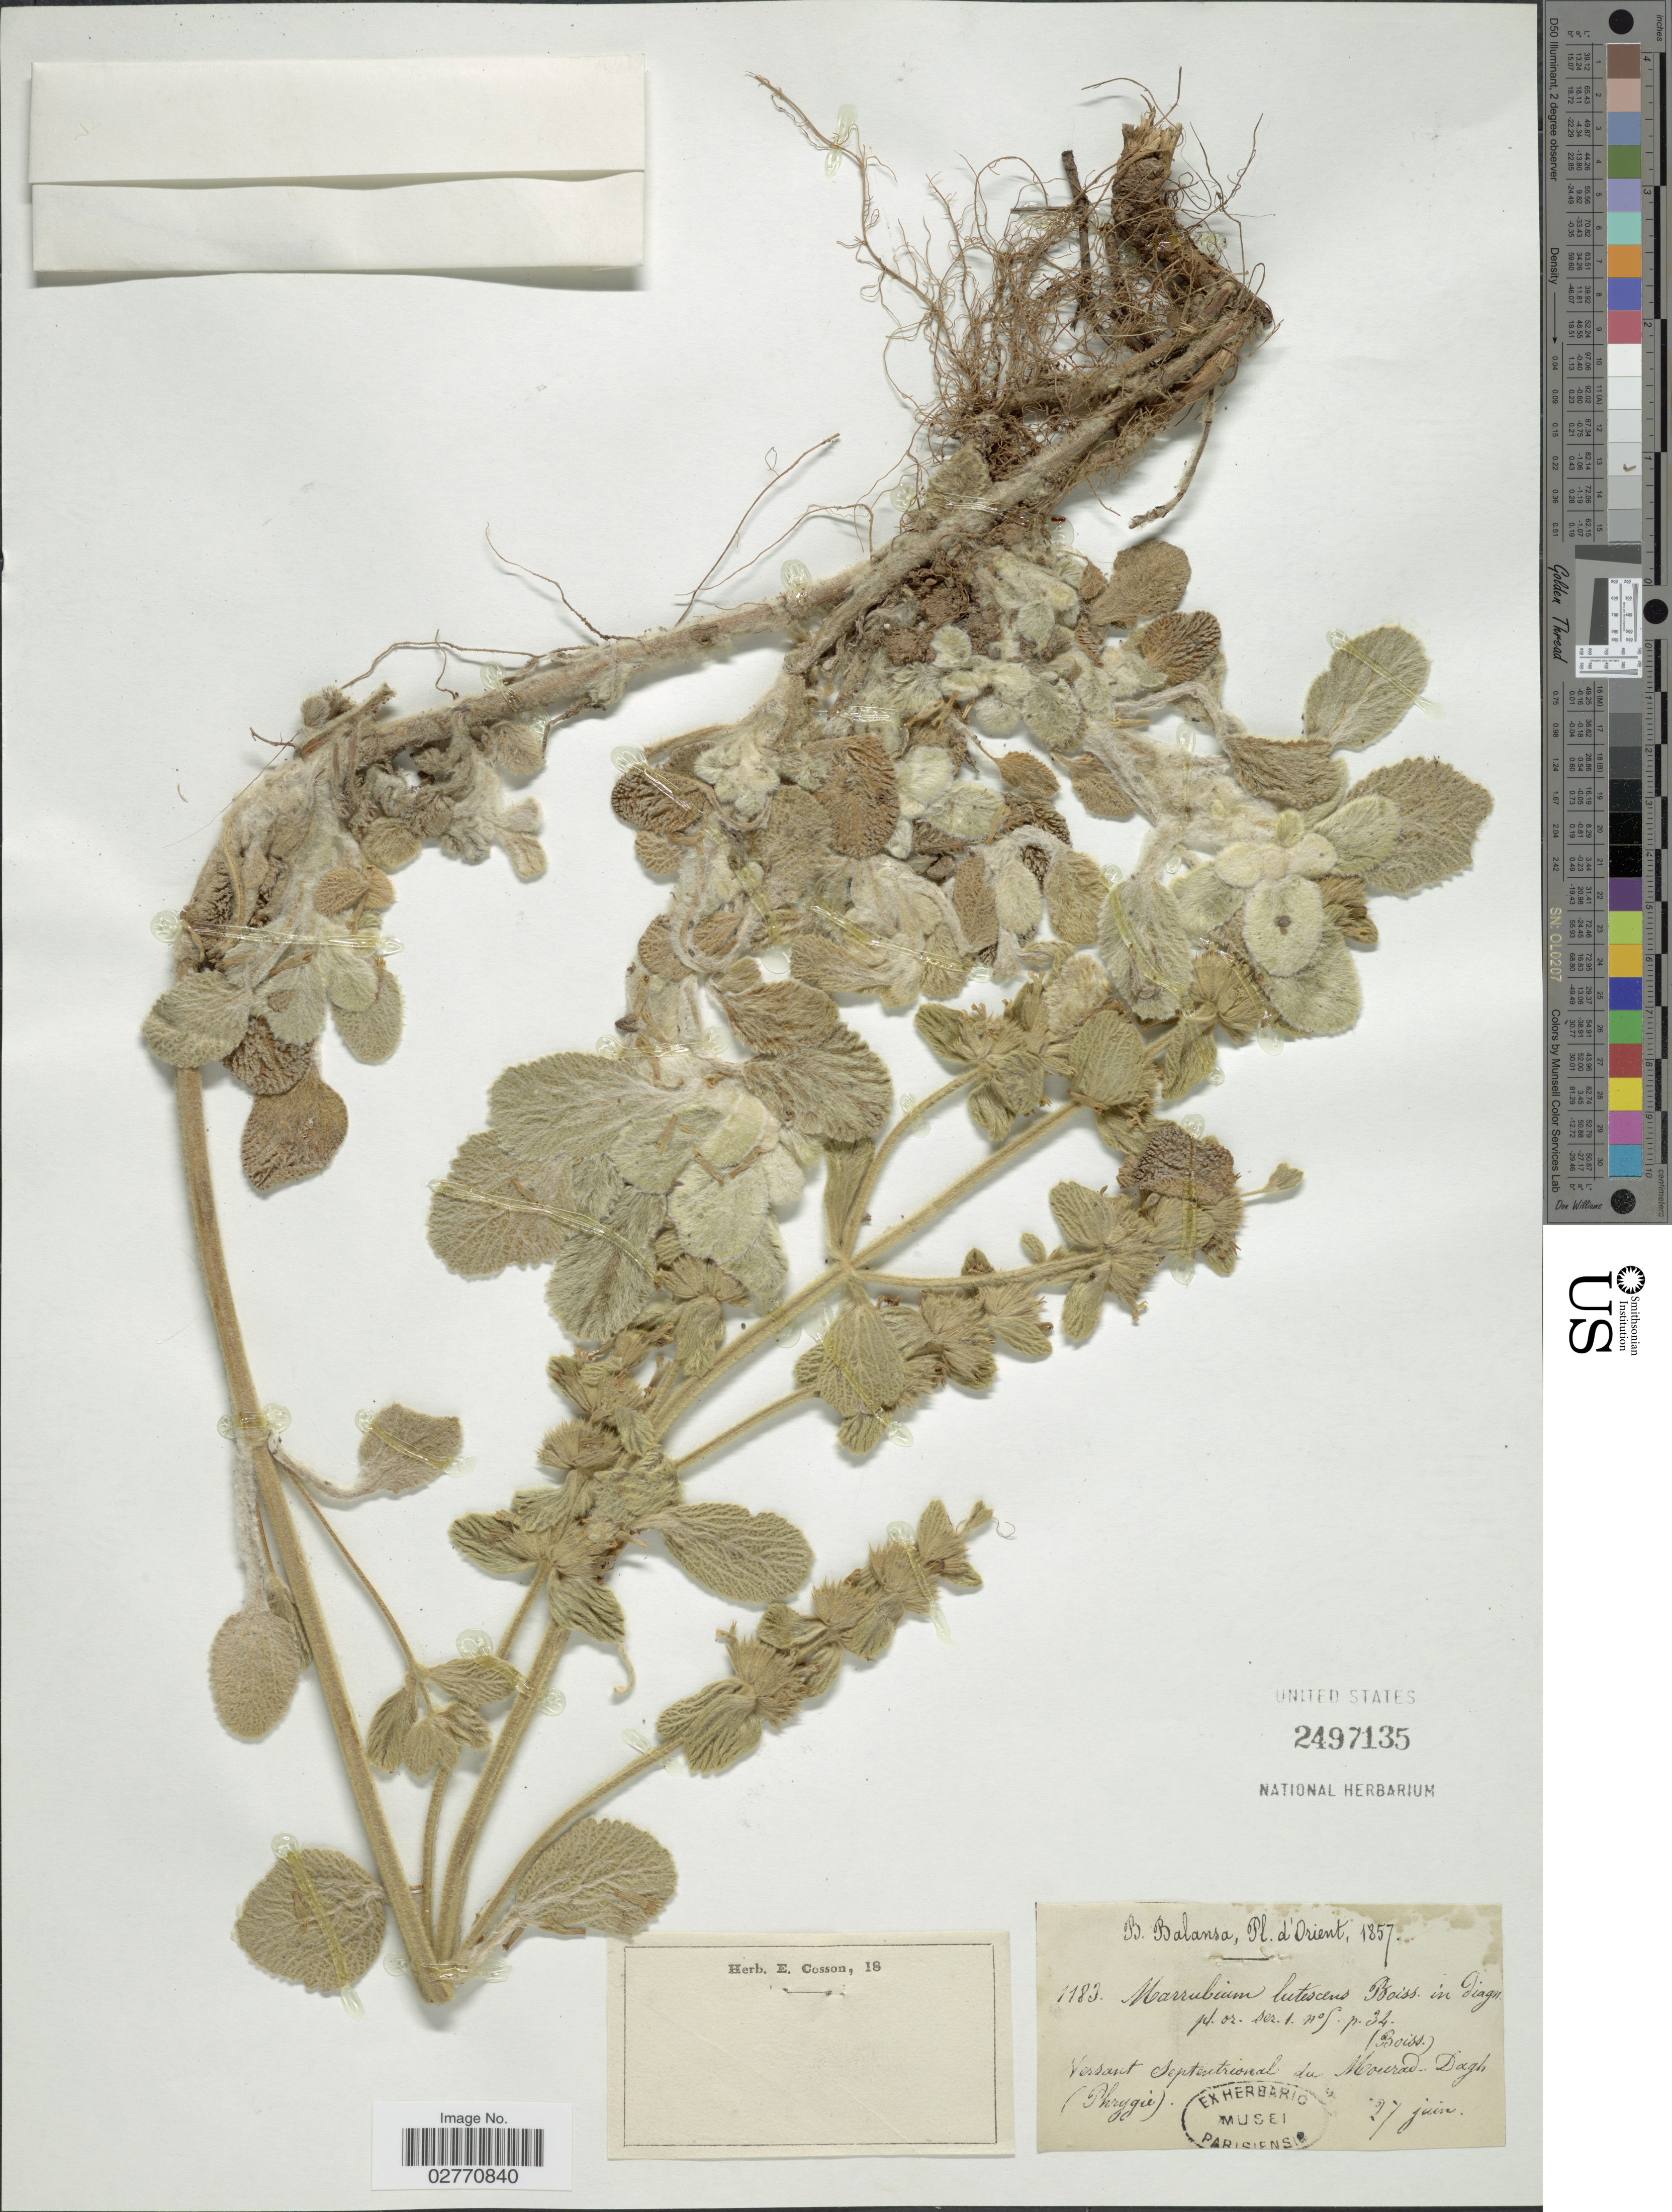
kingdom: Plantae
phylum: Tracheophyta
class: Magnoliopsida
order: Lamiales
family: Lamiaceae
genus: Marrubium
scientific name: Marrubium lutescens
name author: Boiss. & Heldr.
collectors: B. Balansa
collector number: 1183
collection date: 1857-06-27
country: Turkey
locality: D'Orient. Versant septentrional du Mourad-Dagh (Phrygie).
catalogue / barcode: US 2497135